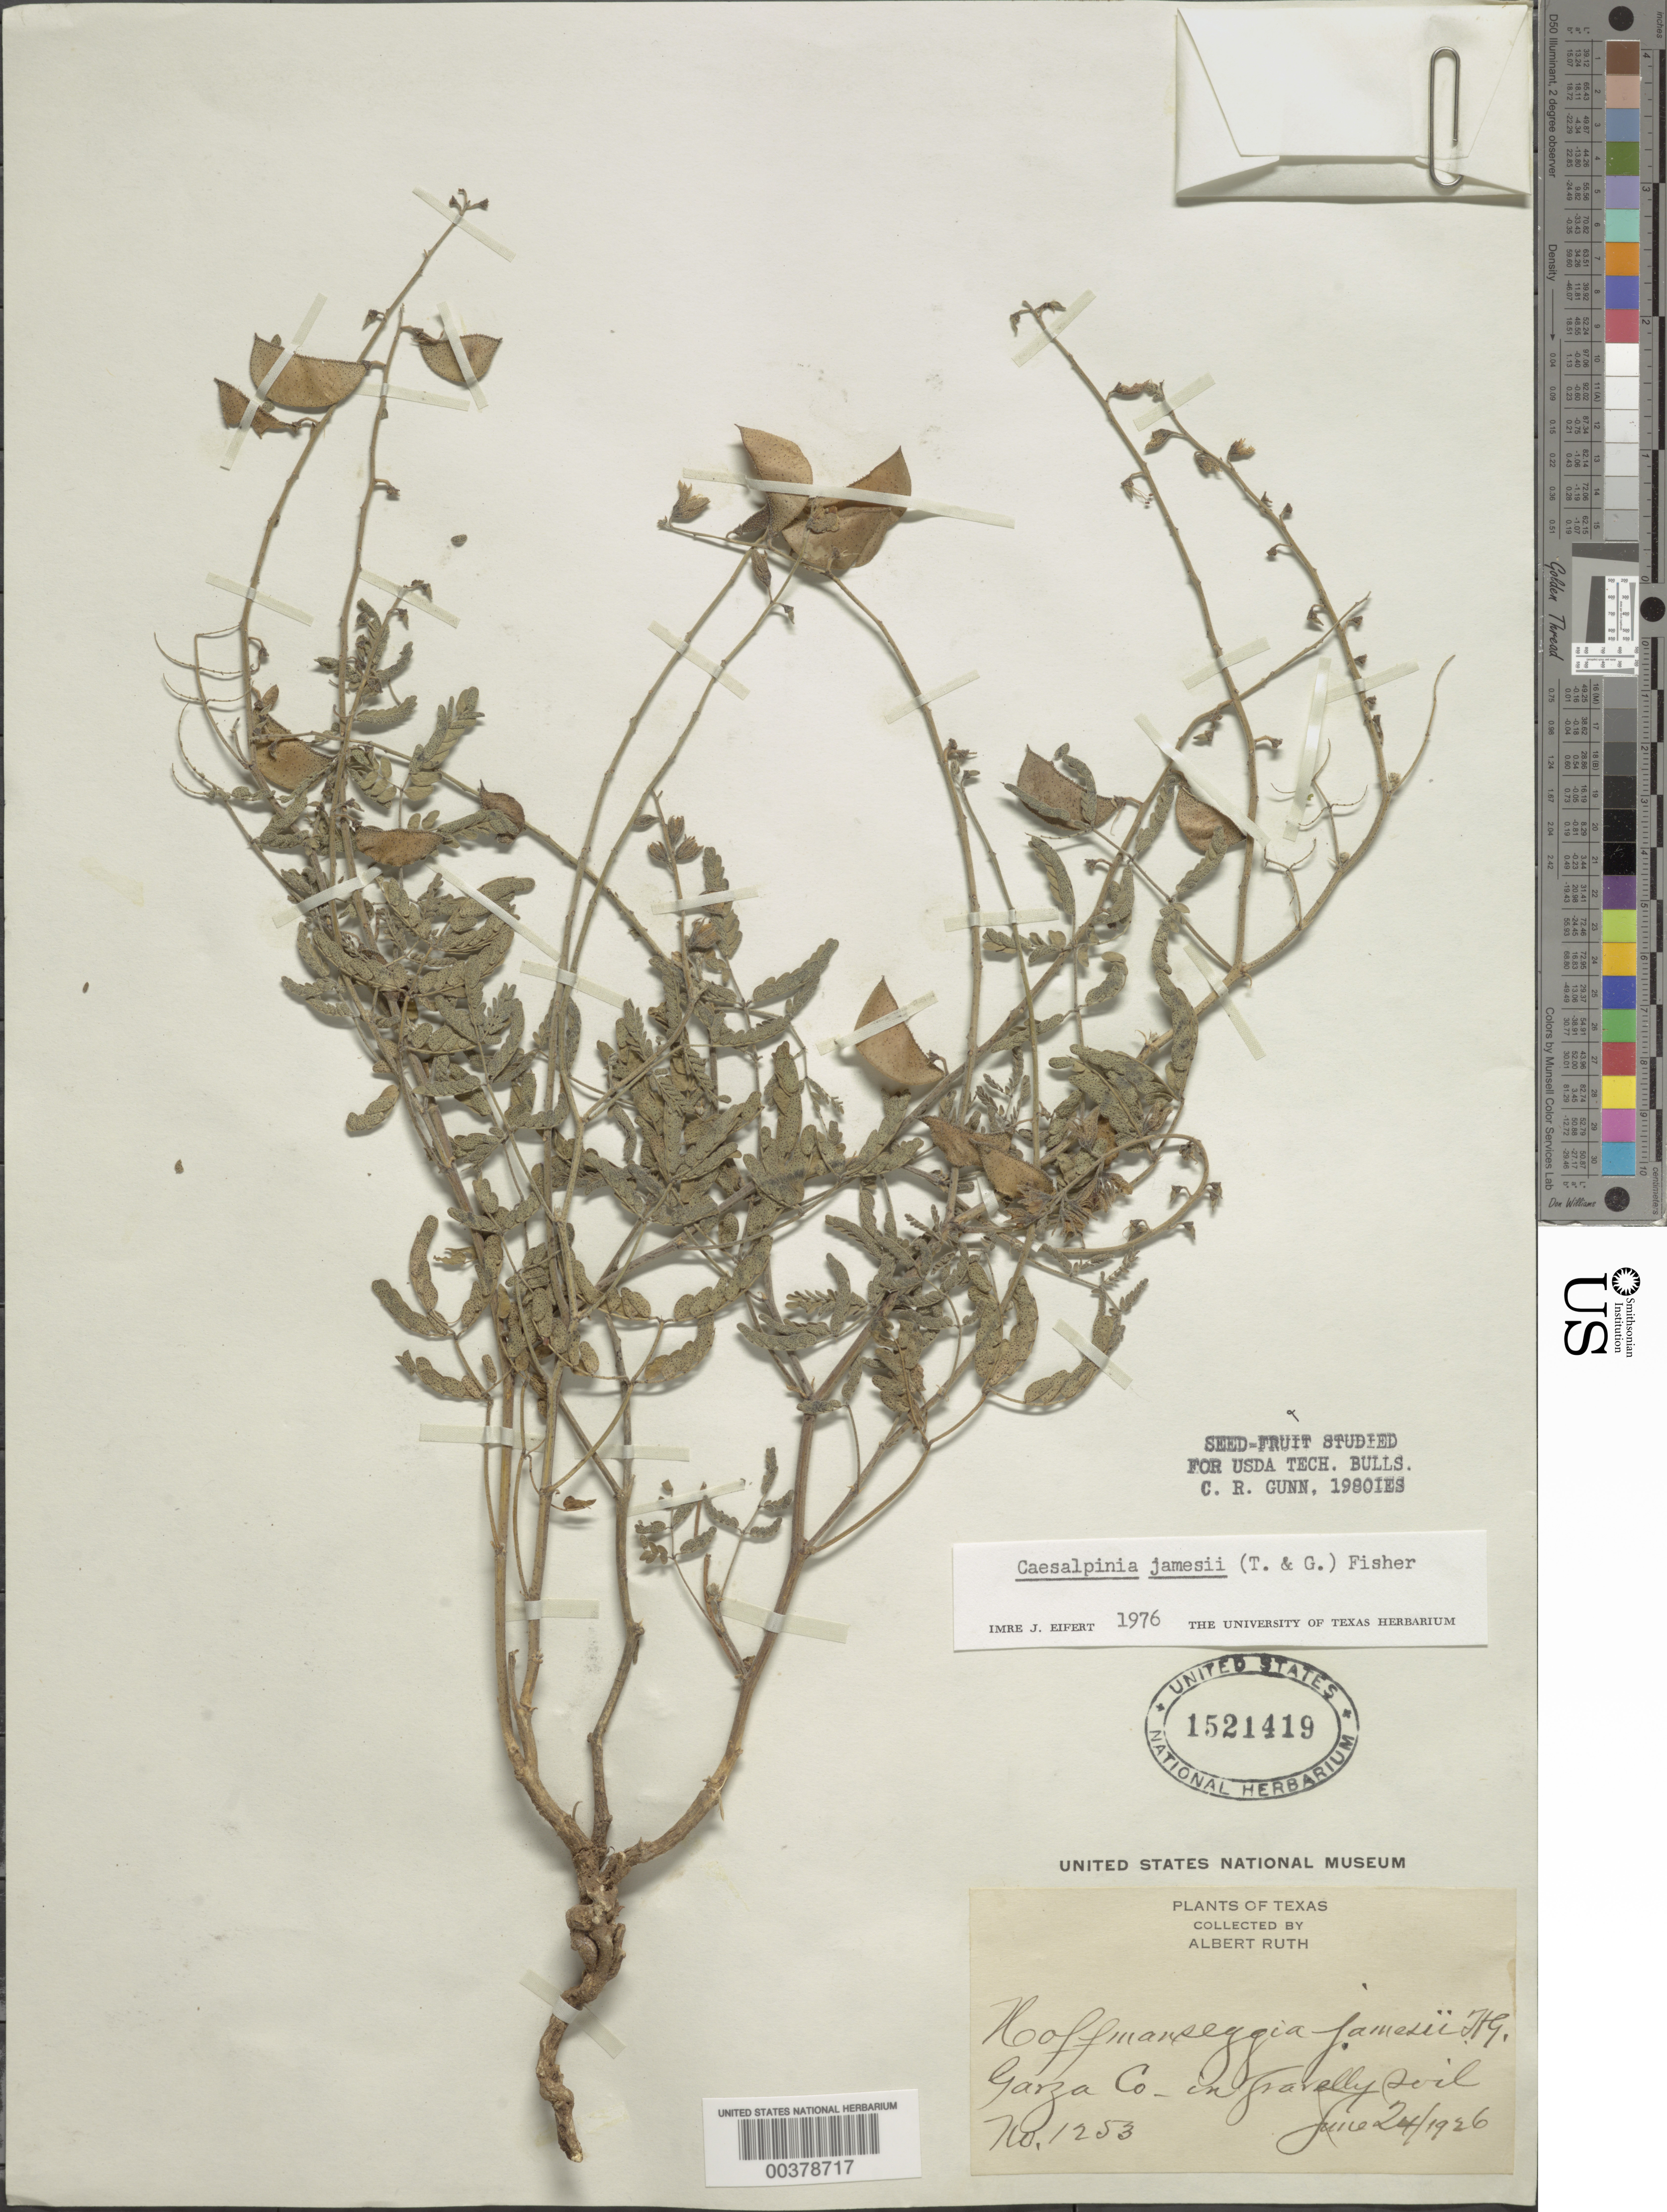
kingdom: Plantae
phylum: Tracheophyta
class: Magnoliopsida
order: Fabales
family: Fabaceae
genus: Pomaria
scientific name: Pomaria jamesii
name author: (Torr. & A. Gray) Walp.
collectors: A. Ruth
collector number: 1253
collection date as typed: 24 Jun 1926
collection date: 1926-06-24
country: United States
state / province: Texas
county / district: Garza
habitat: In gravelly soil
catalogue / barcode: US 1521419